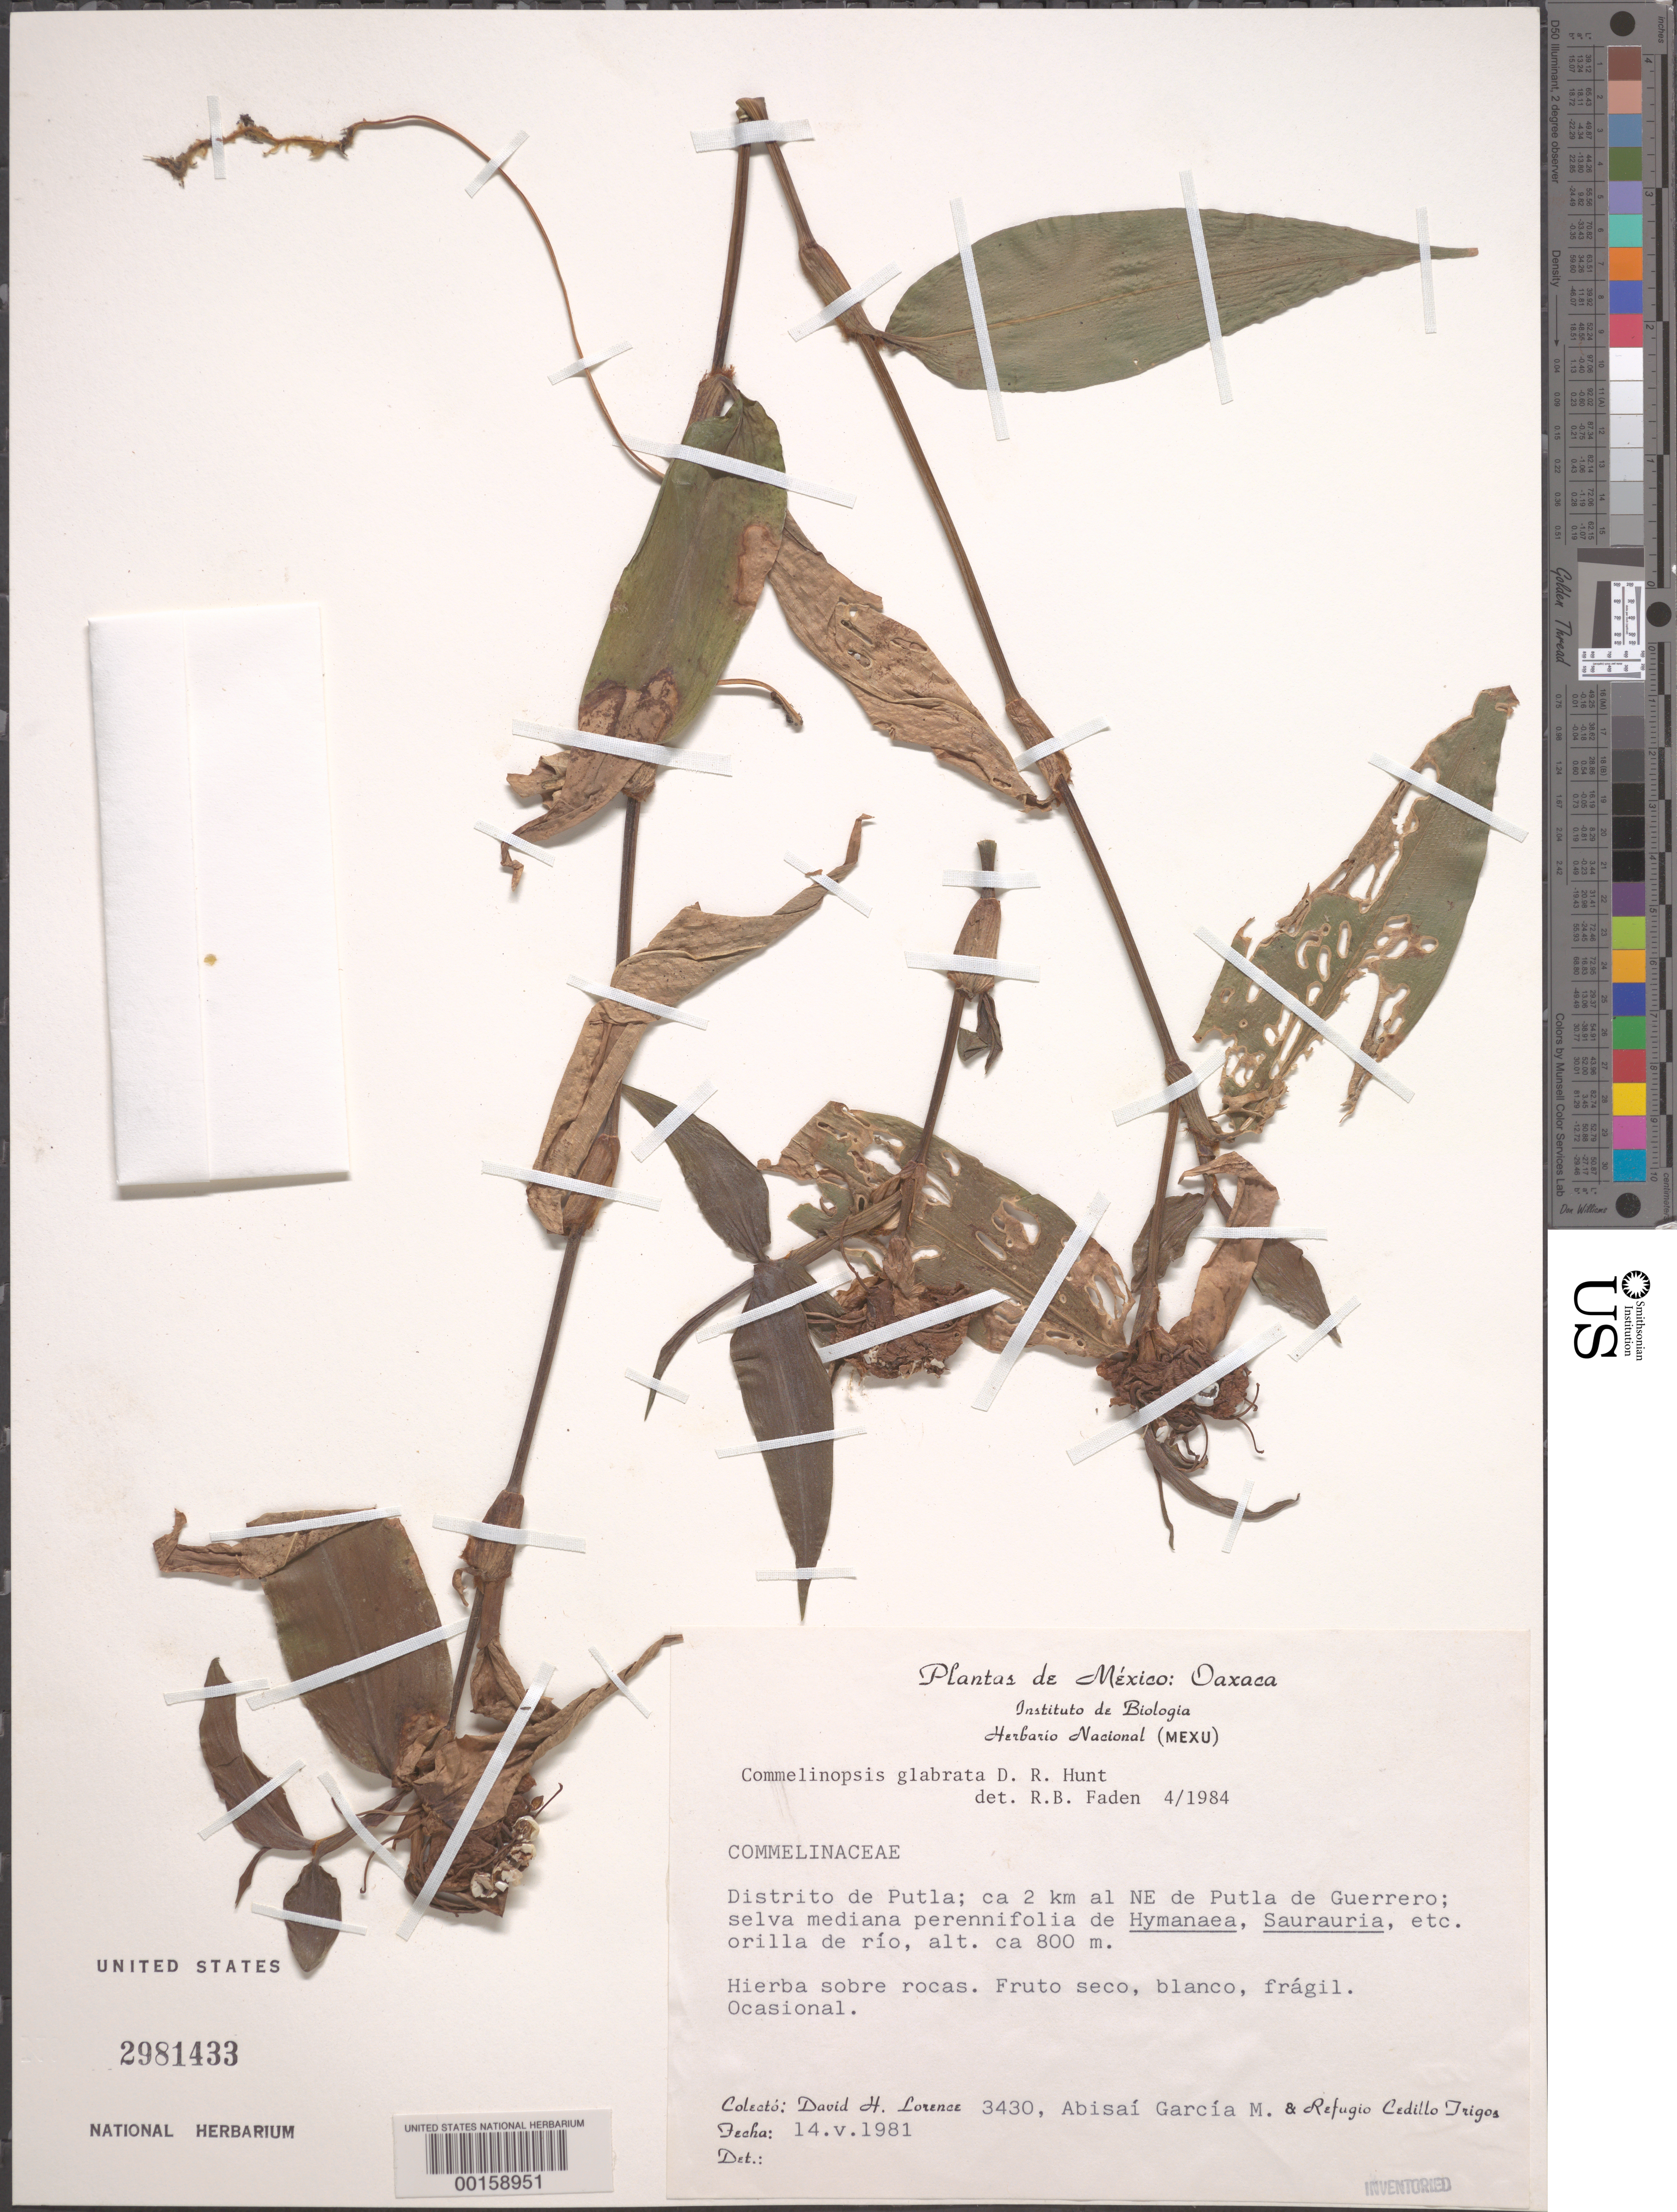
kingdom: Plantae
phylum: Tracheophyta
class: Liliopsida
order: Commelinales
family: Commelinaceae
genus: Commelina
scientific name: Commelina rufipes var. glabrata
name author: (D.R. Hunt) Faden & D.R. Hunt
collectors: D. Lorence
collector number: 3430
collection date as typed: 14 May 1981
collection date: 1981-05-14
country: Mexico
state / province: Oaxaca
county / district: Putla Villa De Guerrero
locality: Putla mun. (?), 2 km NE of putla de guerrero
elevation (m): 800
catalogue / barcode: US 2981433